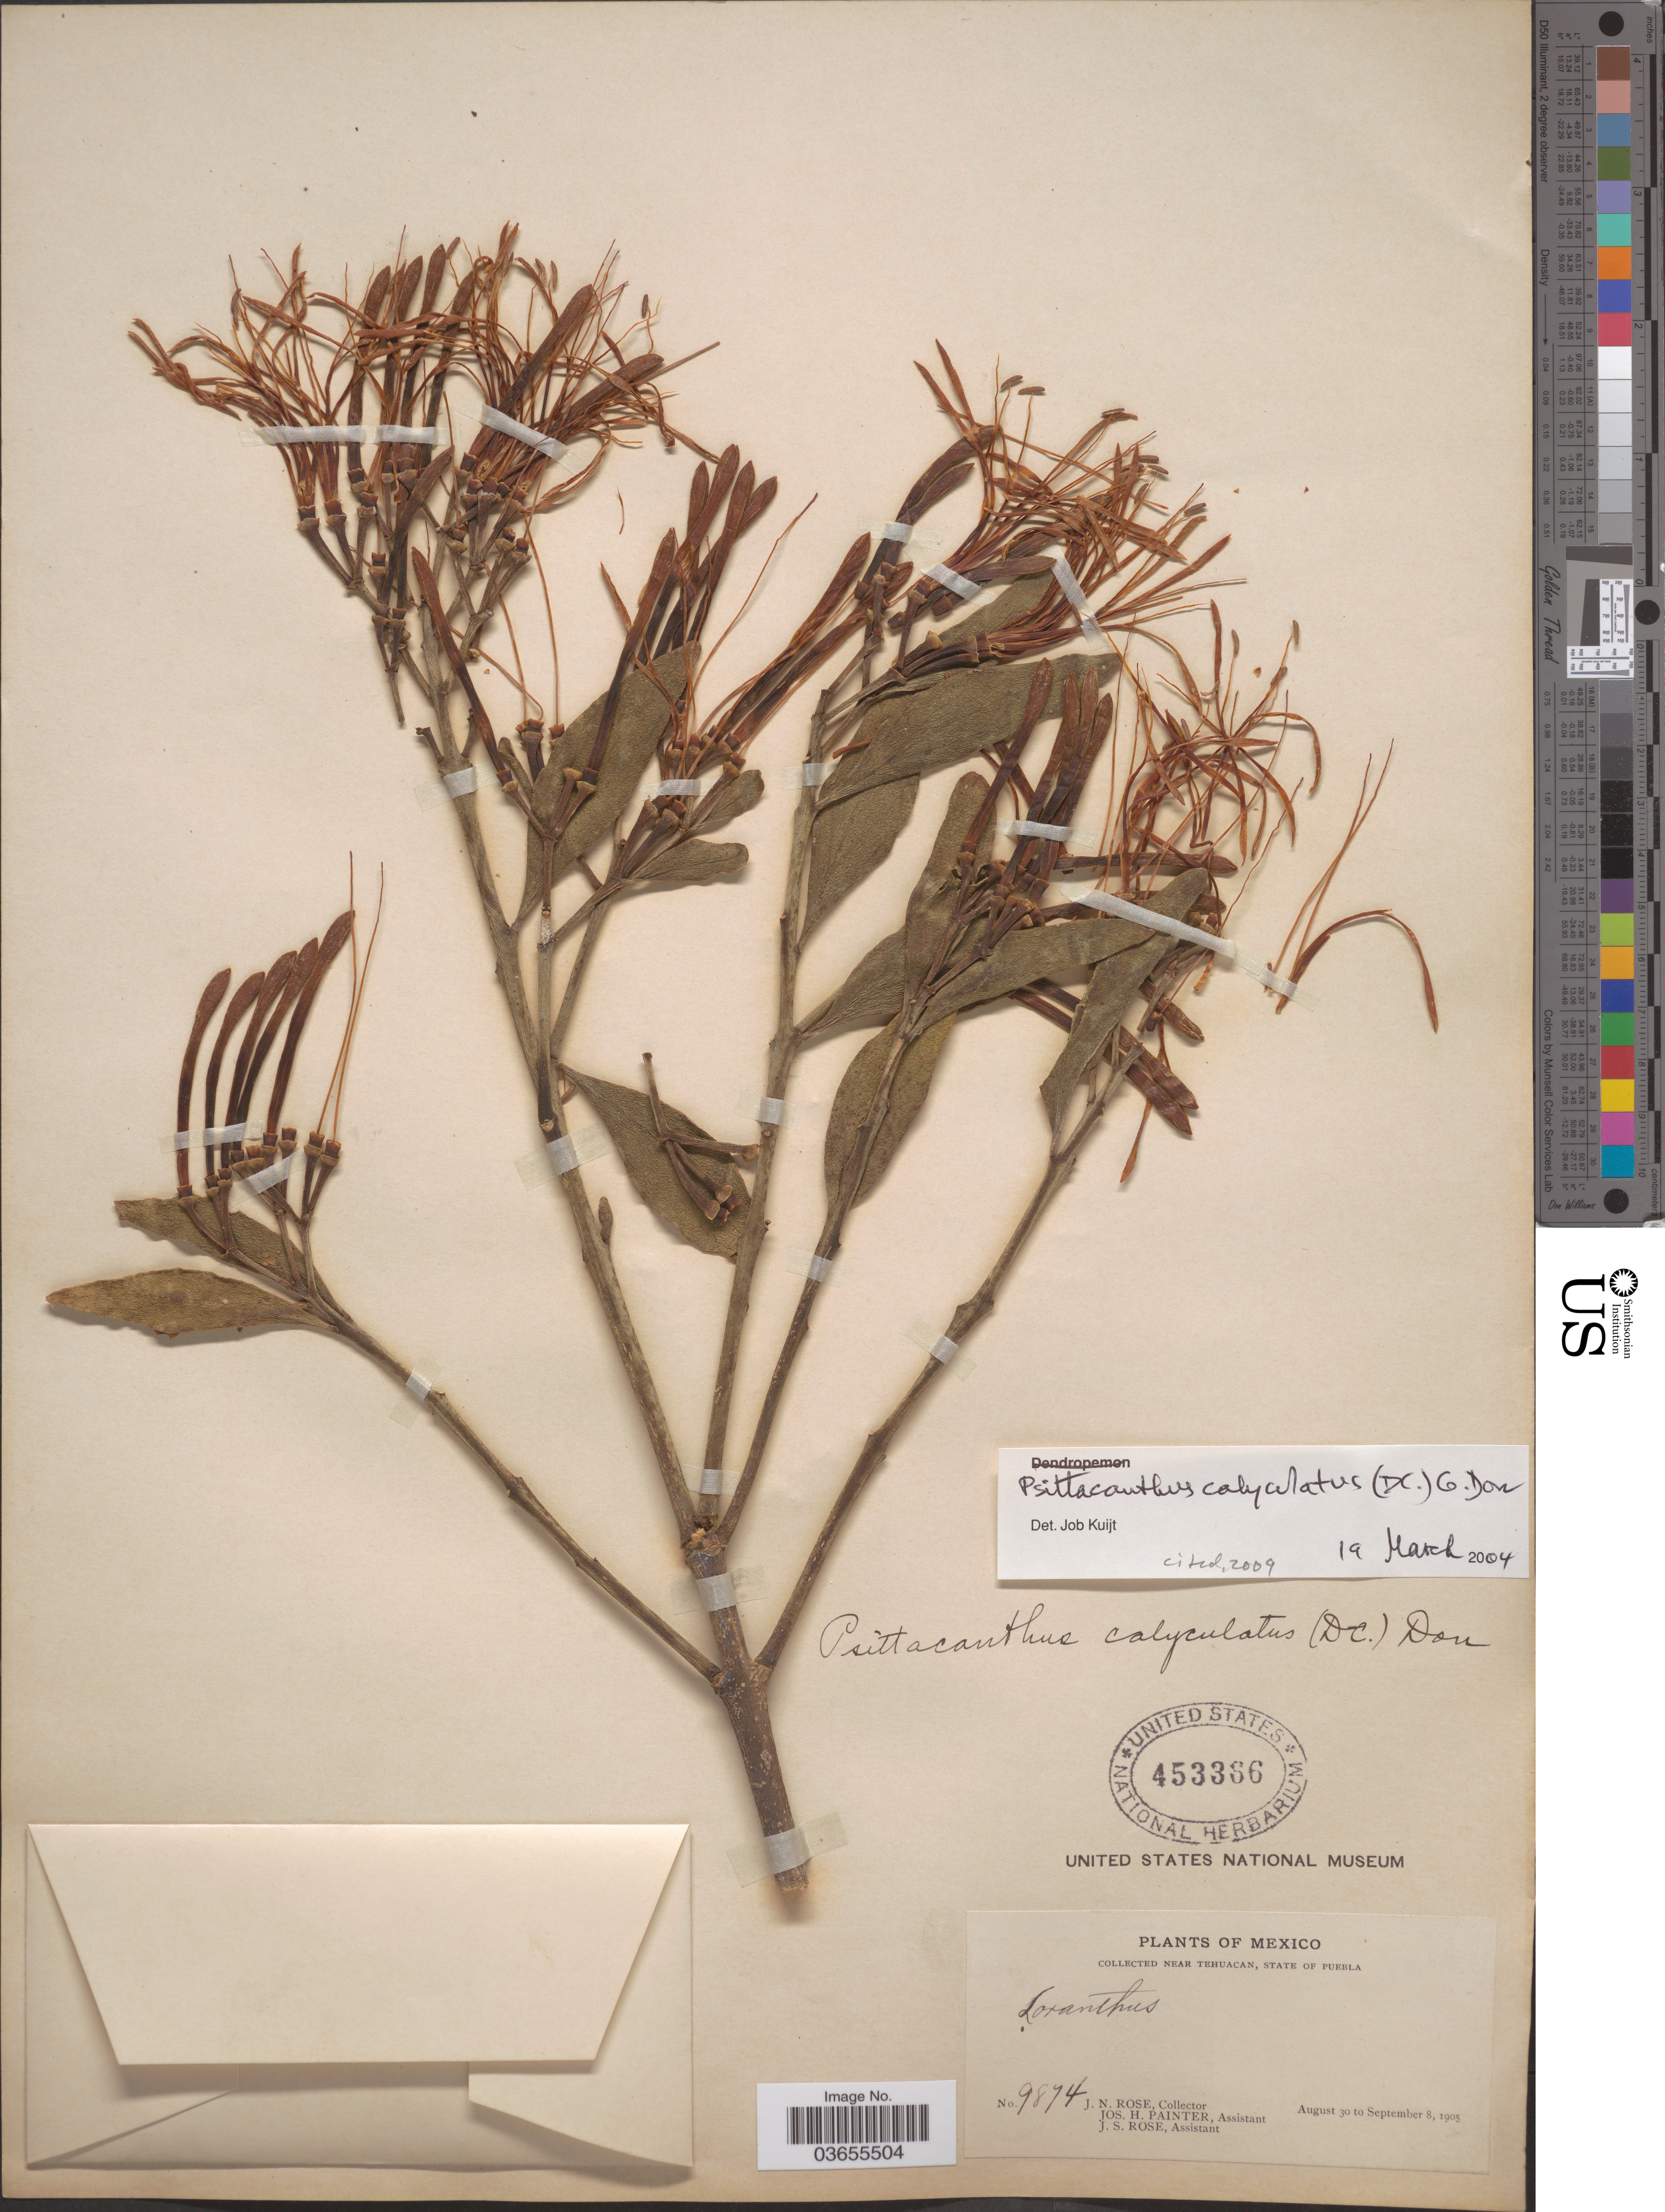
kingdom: Plantae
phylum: Tracheophyta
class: Magnoliopsida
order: Santalales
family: Loranthaceae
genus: Psittacanthus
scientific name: Psittacanthus calyculatus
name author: (DC.) G. Don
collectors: J. N. Rose, J. H. Painter & J. S. Rose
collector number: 9874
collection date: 1905-08-30/1905-09-08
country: Mexico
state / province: Puebla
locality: Near Tehuacan.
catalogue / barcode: US 453366